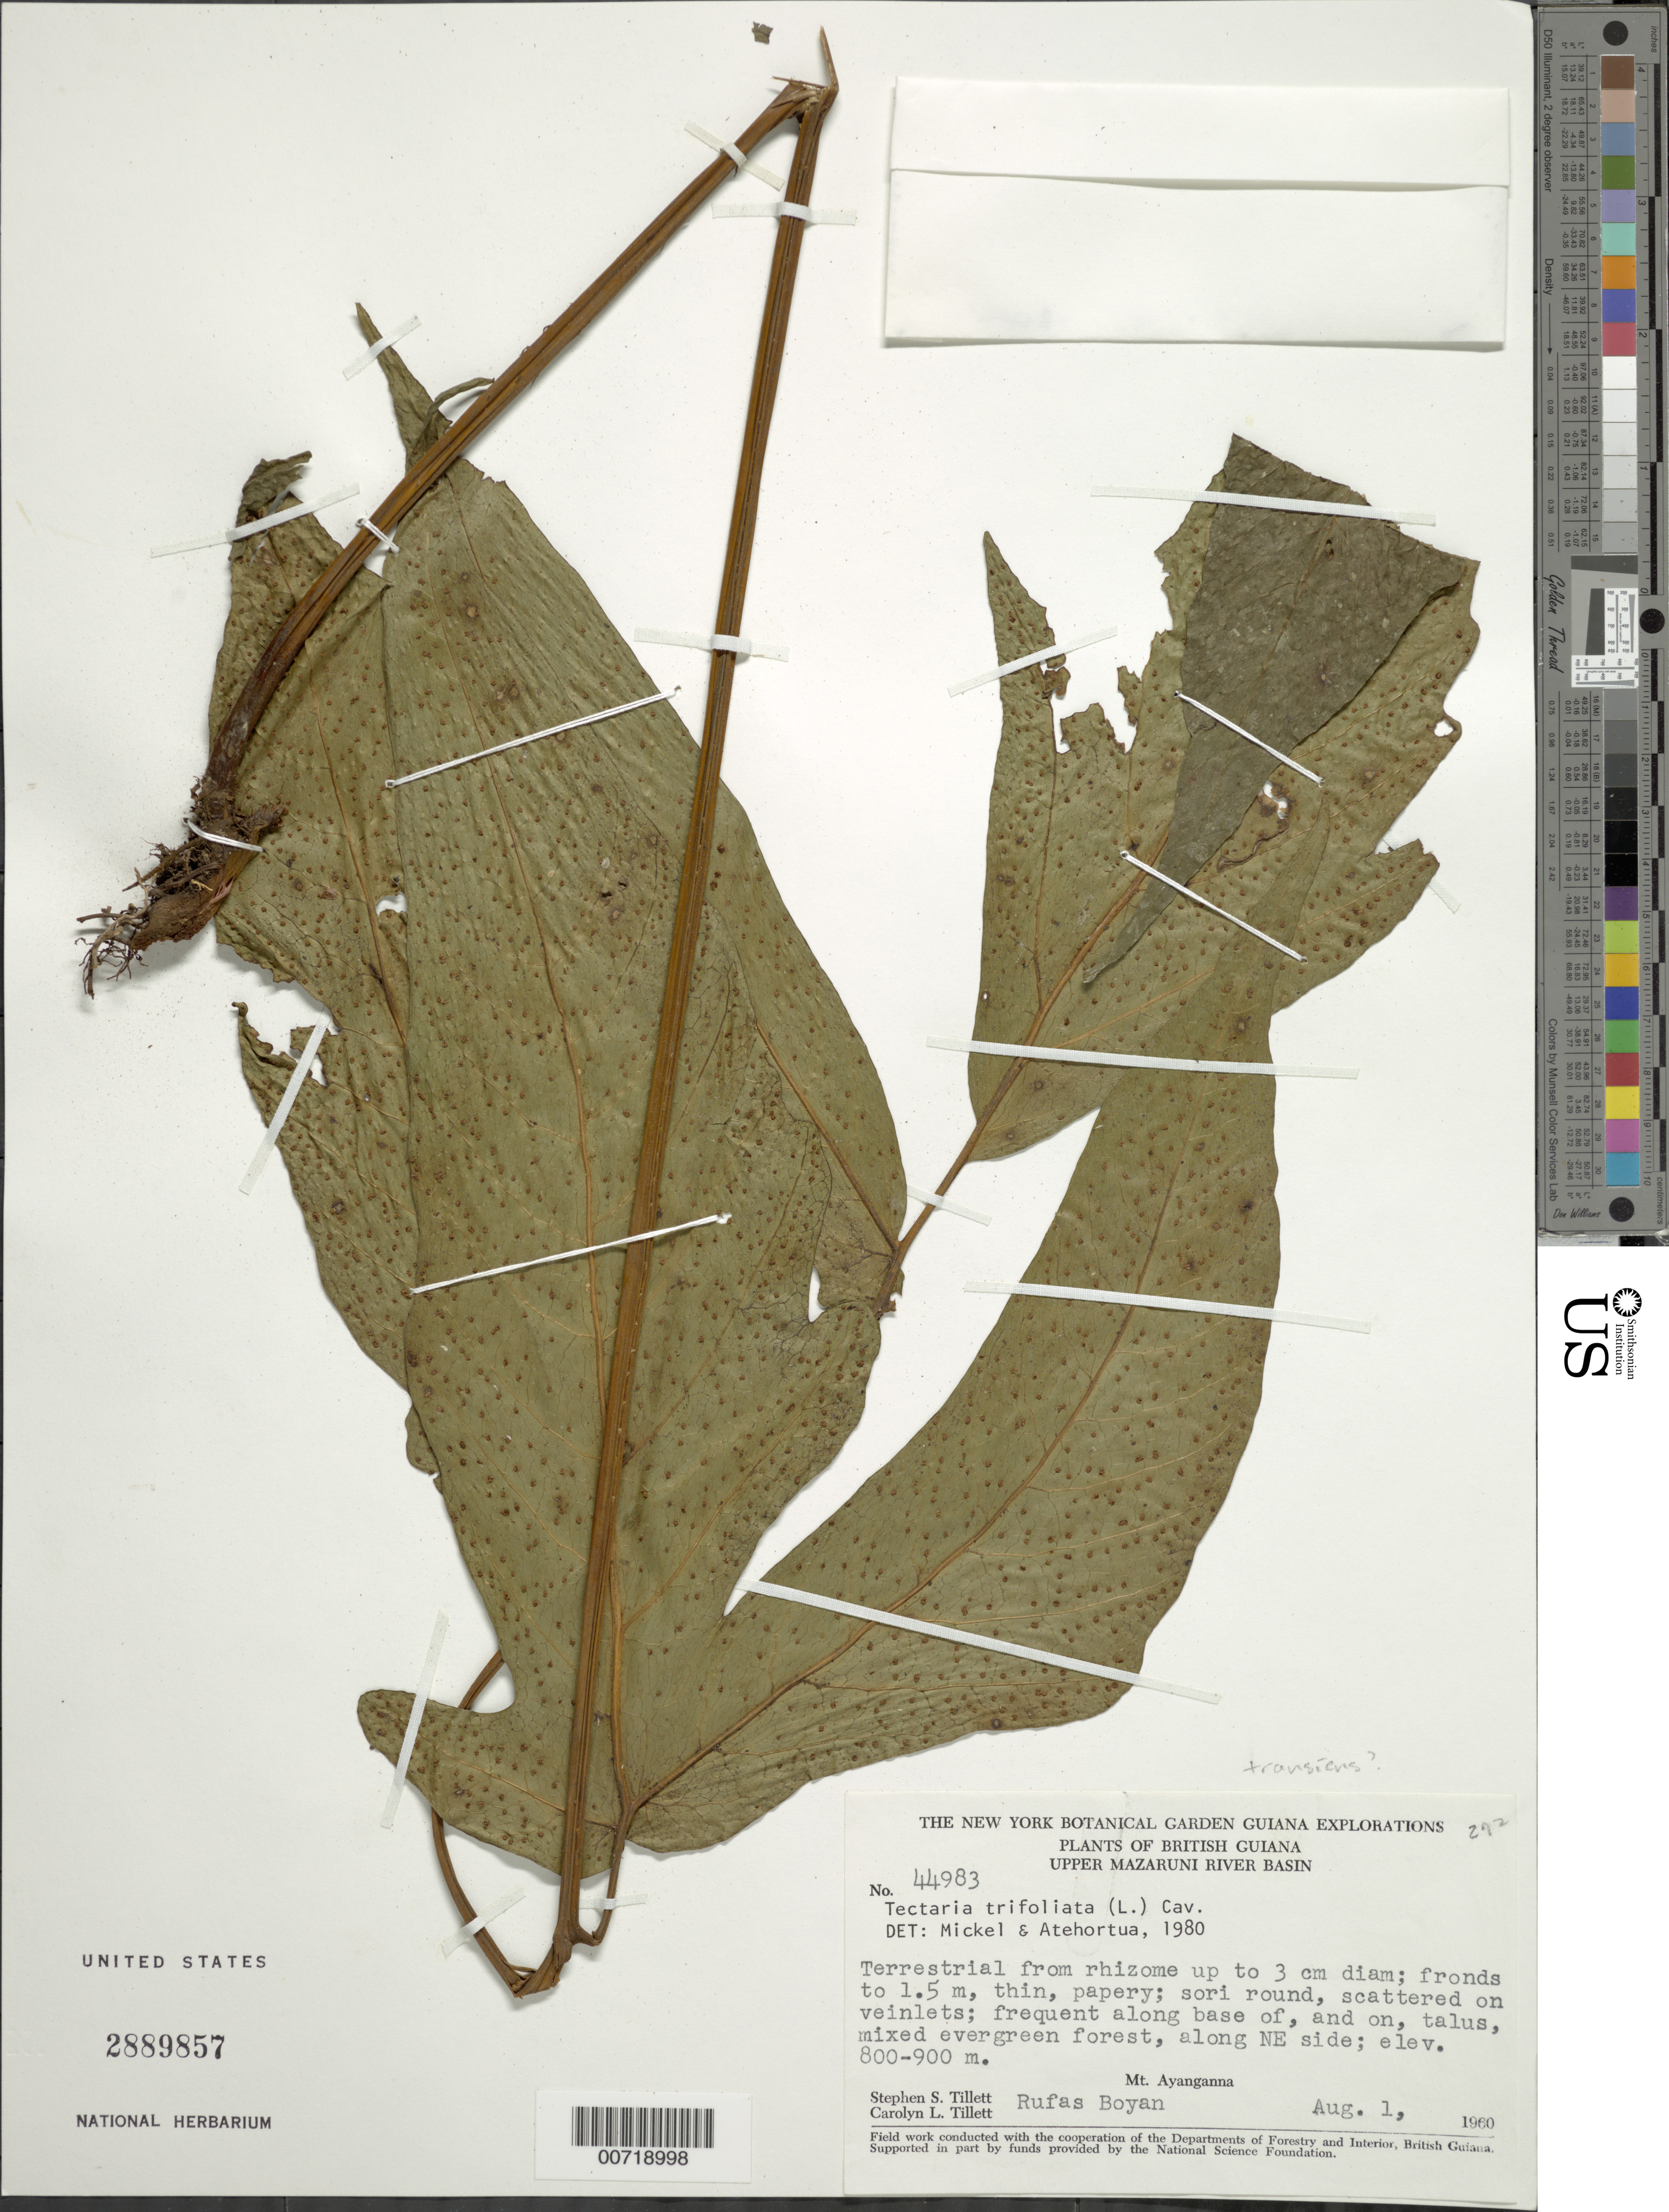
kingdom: Plantae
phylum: Tracheophyta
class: Polypodiopsida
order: Polypodiales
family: Tectariaceae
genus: Tectaria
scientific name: Tectaria incisa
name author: Cav.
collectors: S. S. Tillett, C. L. Tillett & R. Boyan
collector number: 44983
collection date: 1960-08-01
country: Guyana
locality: British Guiana, Upper Mazaruni River Basin, frequent along base of, along NE side, Mt. Ayanganna.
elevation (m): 800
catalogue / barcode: US 2889857